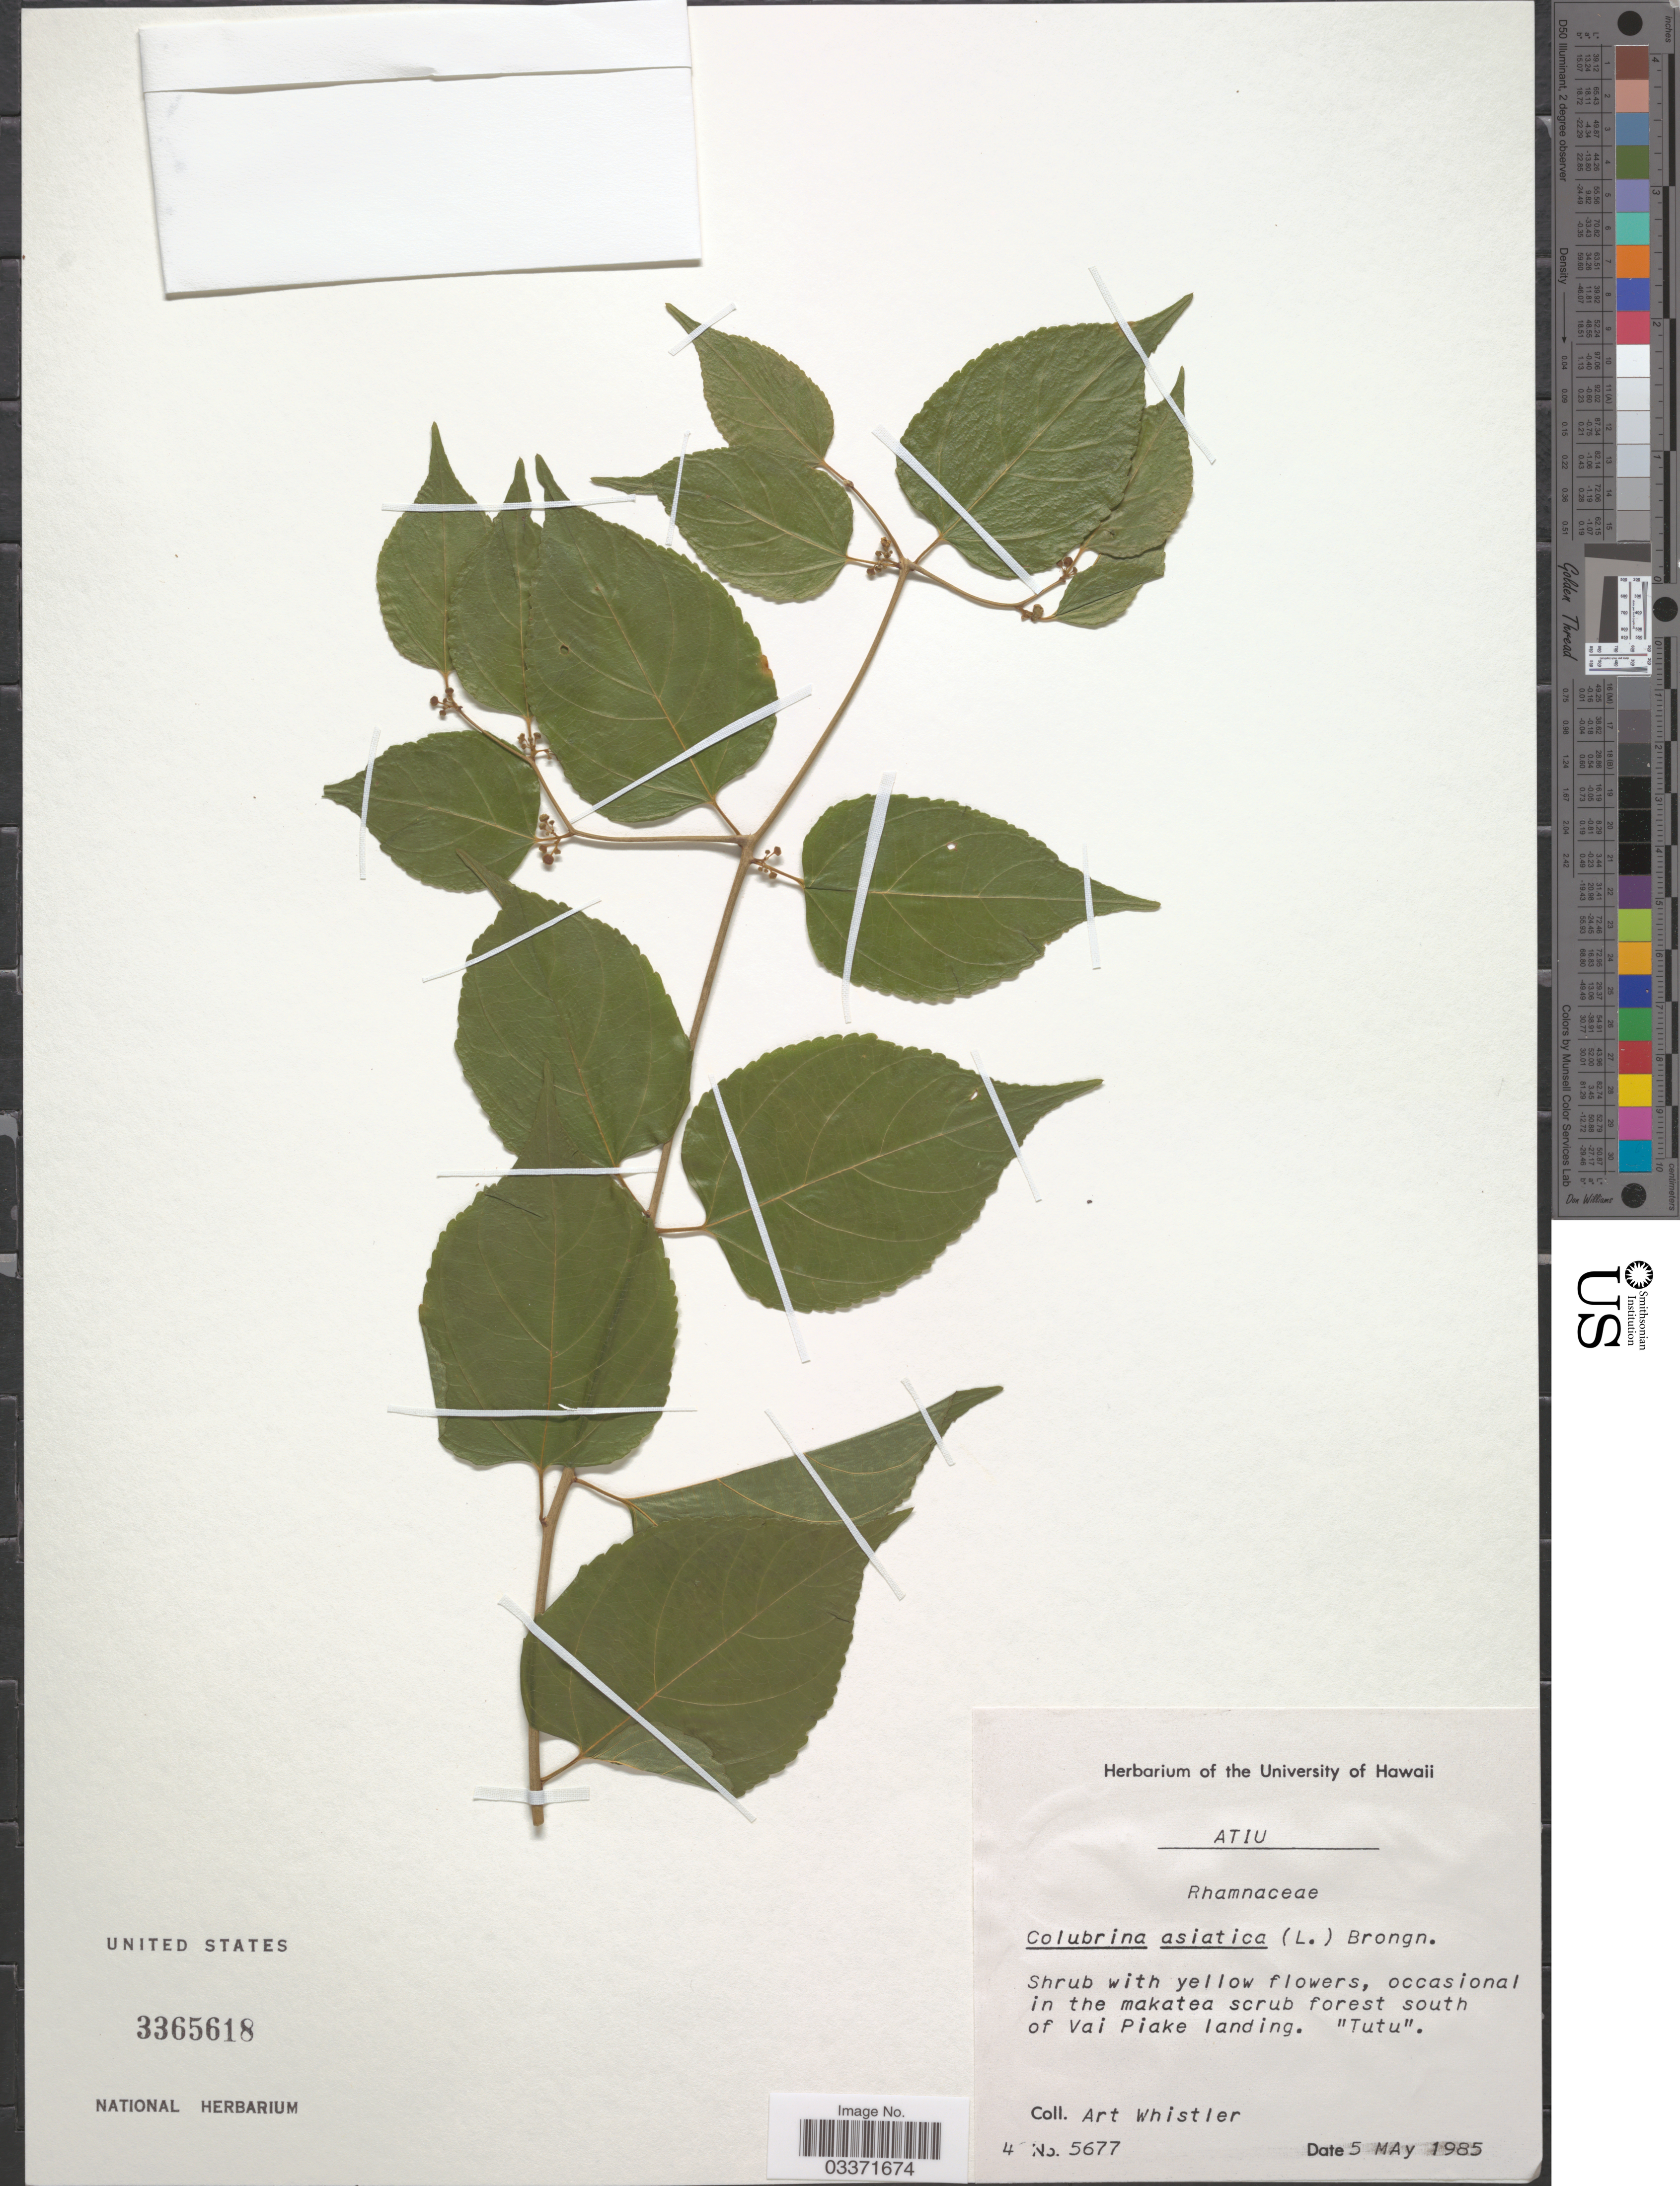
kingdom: Plantae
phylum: Tracheophyta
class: Magnoliopsida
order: Rosales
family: Rhamnaceae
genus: Colubrina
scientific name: Colubrina asiatica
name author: (L.) Brongn.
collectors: A. Whistler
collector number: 5677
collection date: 1985-05-05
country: Cook Islands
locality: Atiu, occasional in the Makatea scrub forest south of Vai Piake landing. "Tutu".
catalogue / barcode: US 3365618